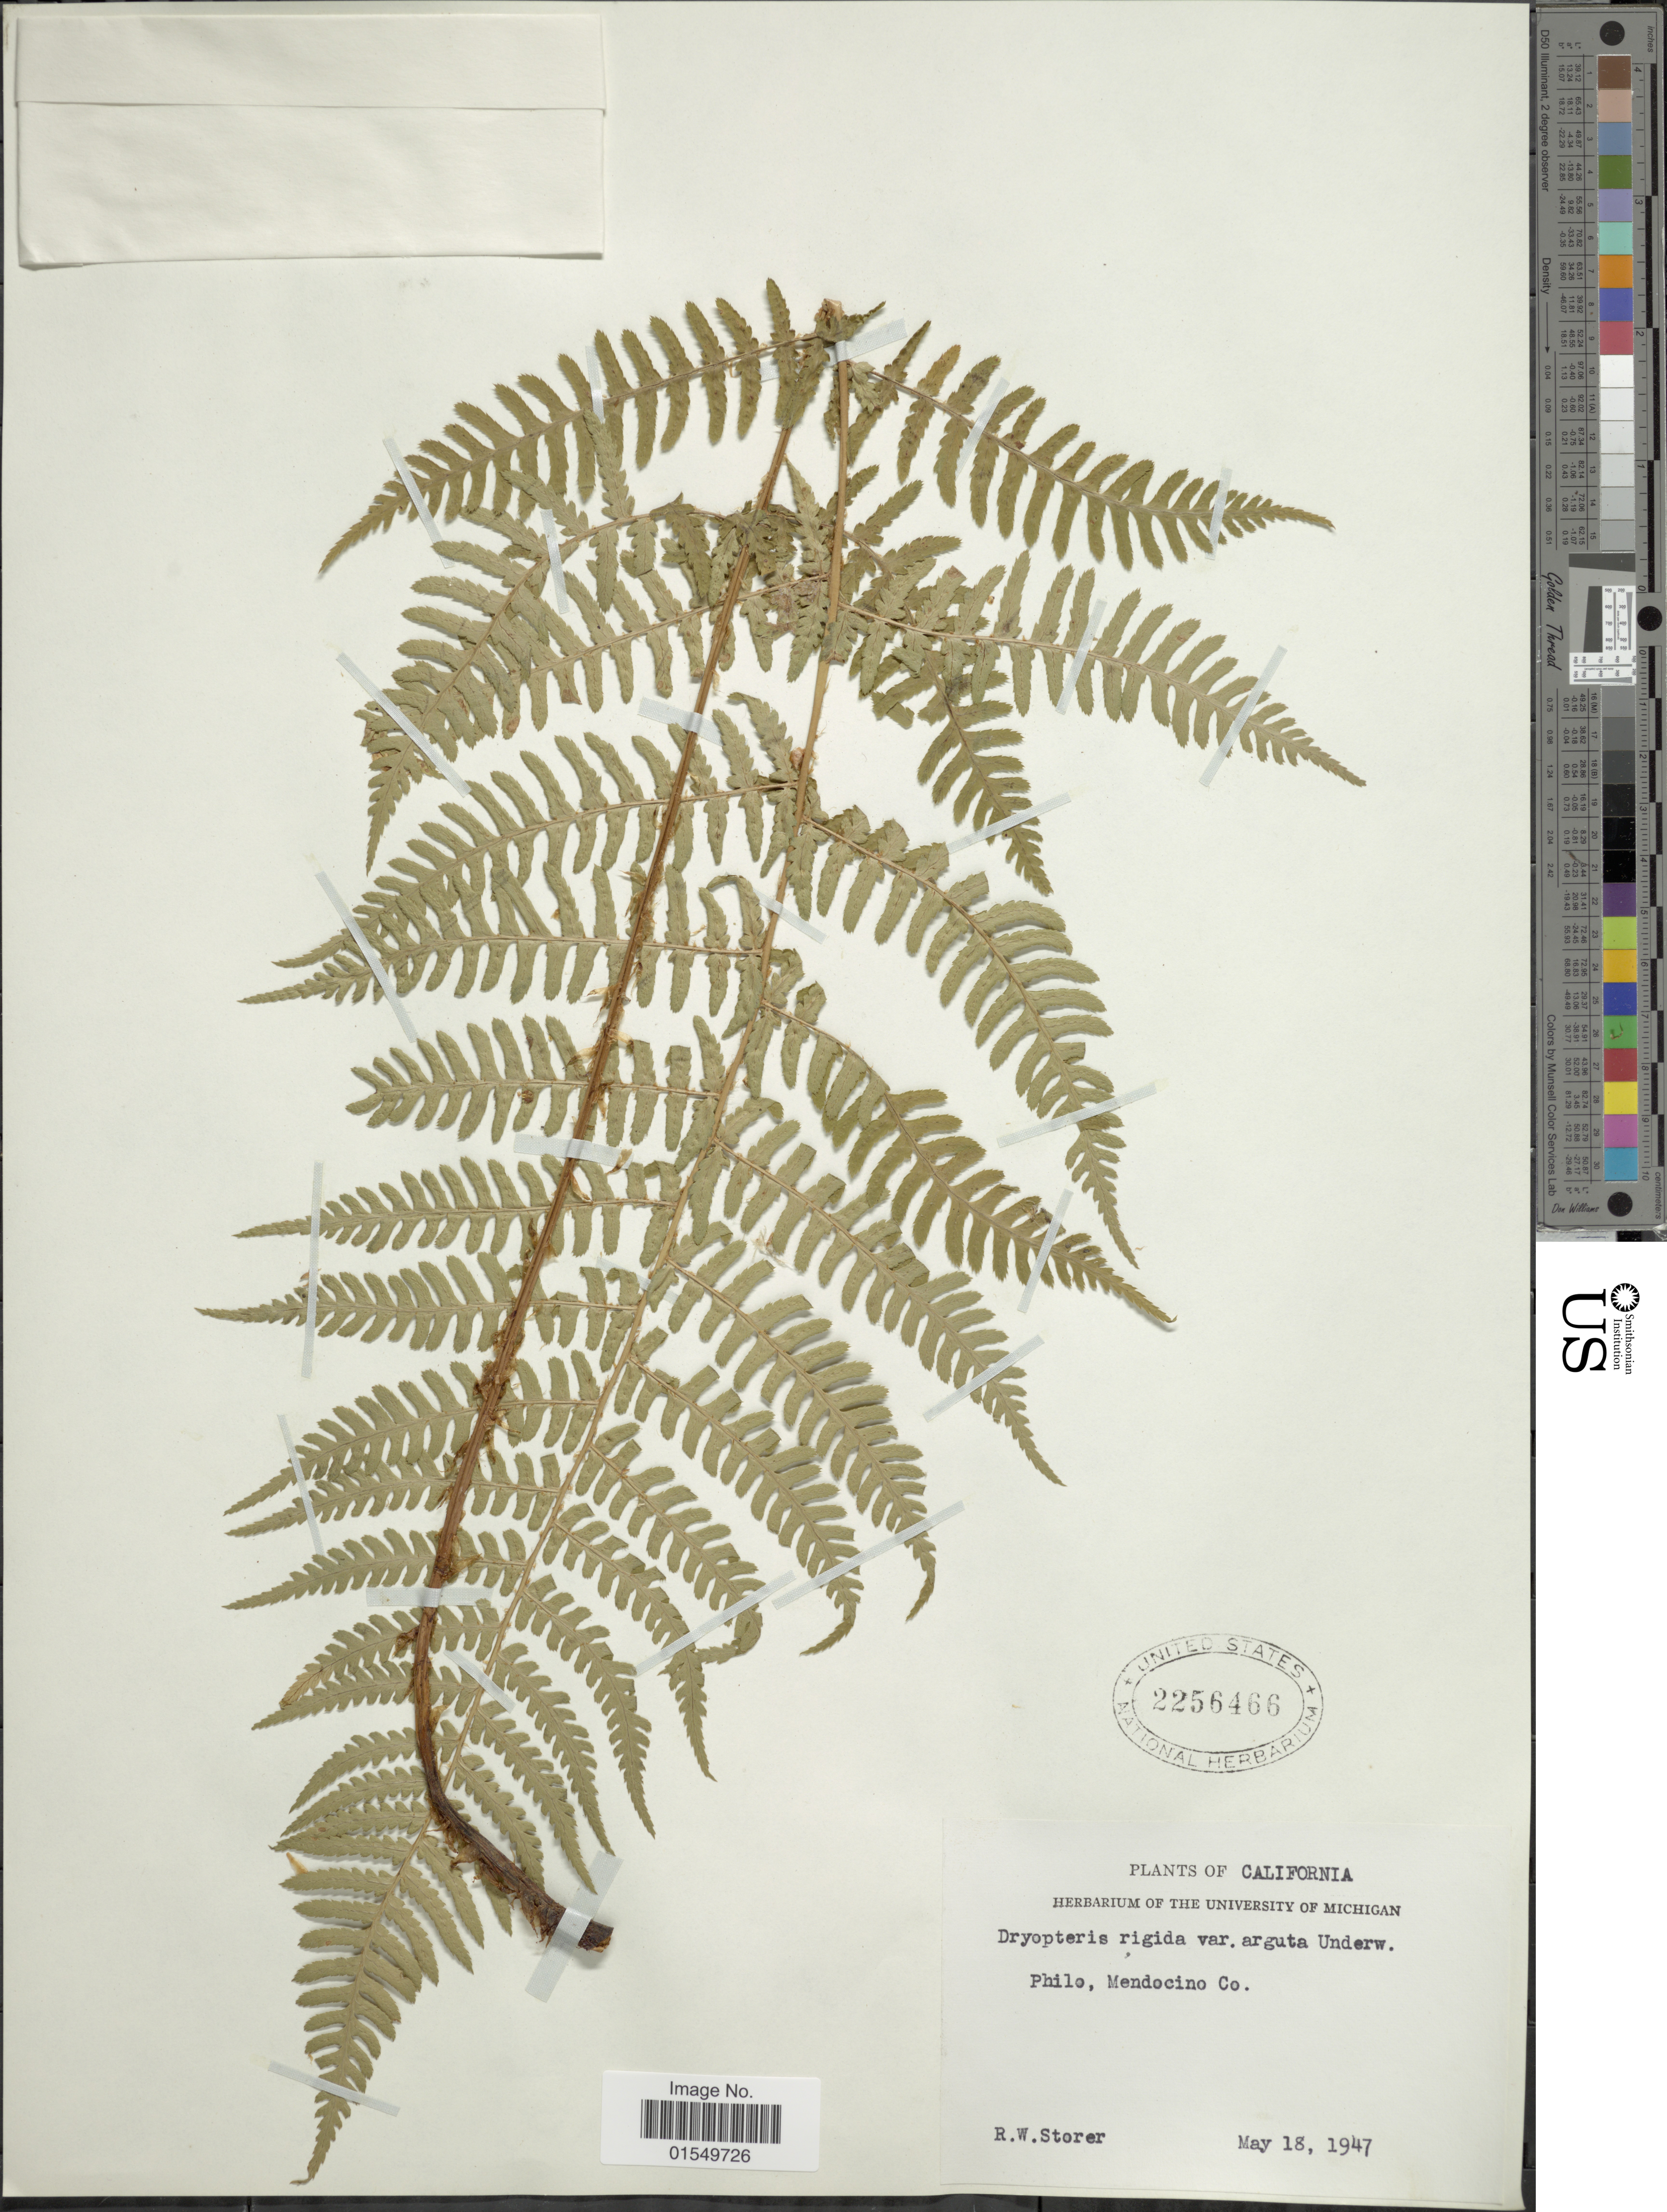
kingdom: Plantae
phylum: Tracheophyta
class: Polypodiopsida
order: Polypodiales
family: Dryopteridaceae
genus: Dryopteris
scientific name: Dryopteris arguta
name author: (Kaulf.) Maxon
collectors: R. Storer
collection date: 1947-05-18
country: United States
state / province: California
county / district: Mendocino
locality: Philo, Mendocino Co.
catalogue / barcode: US 2256466